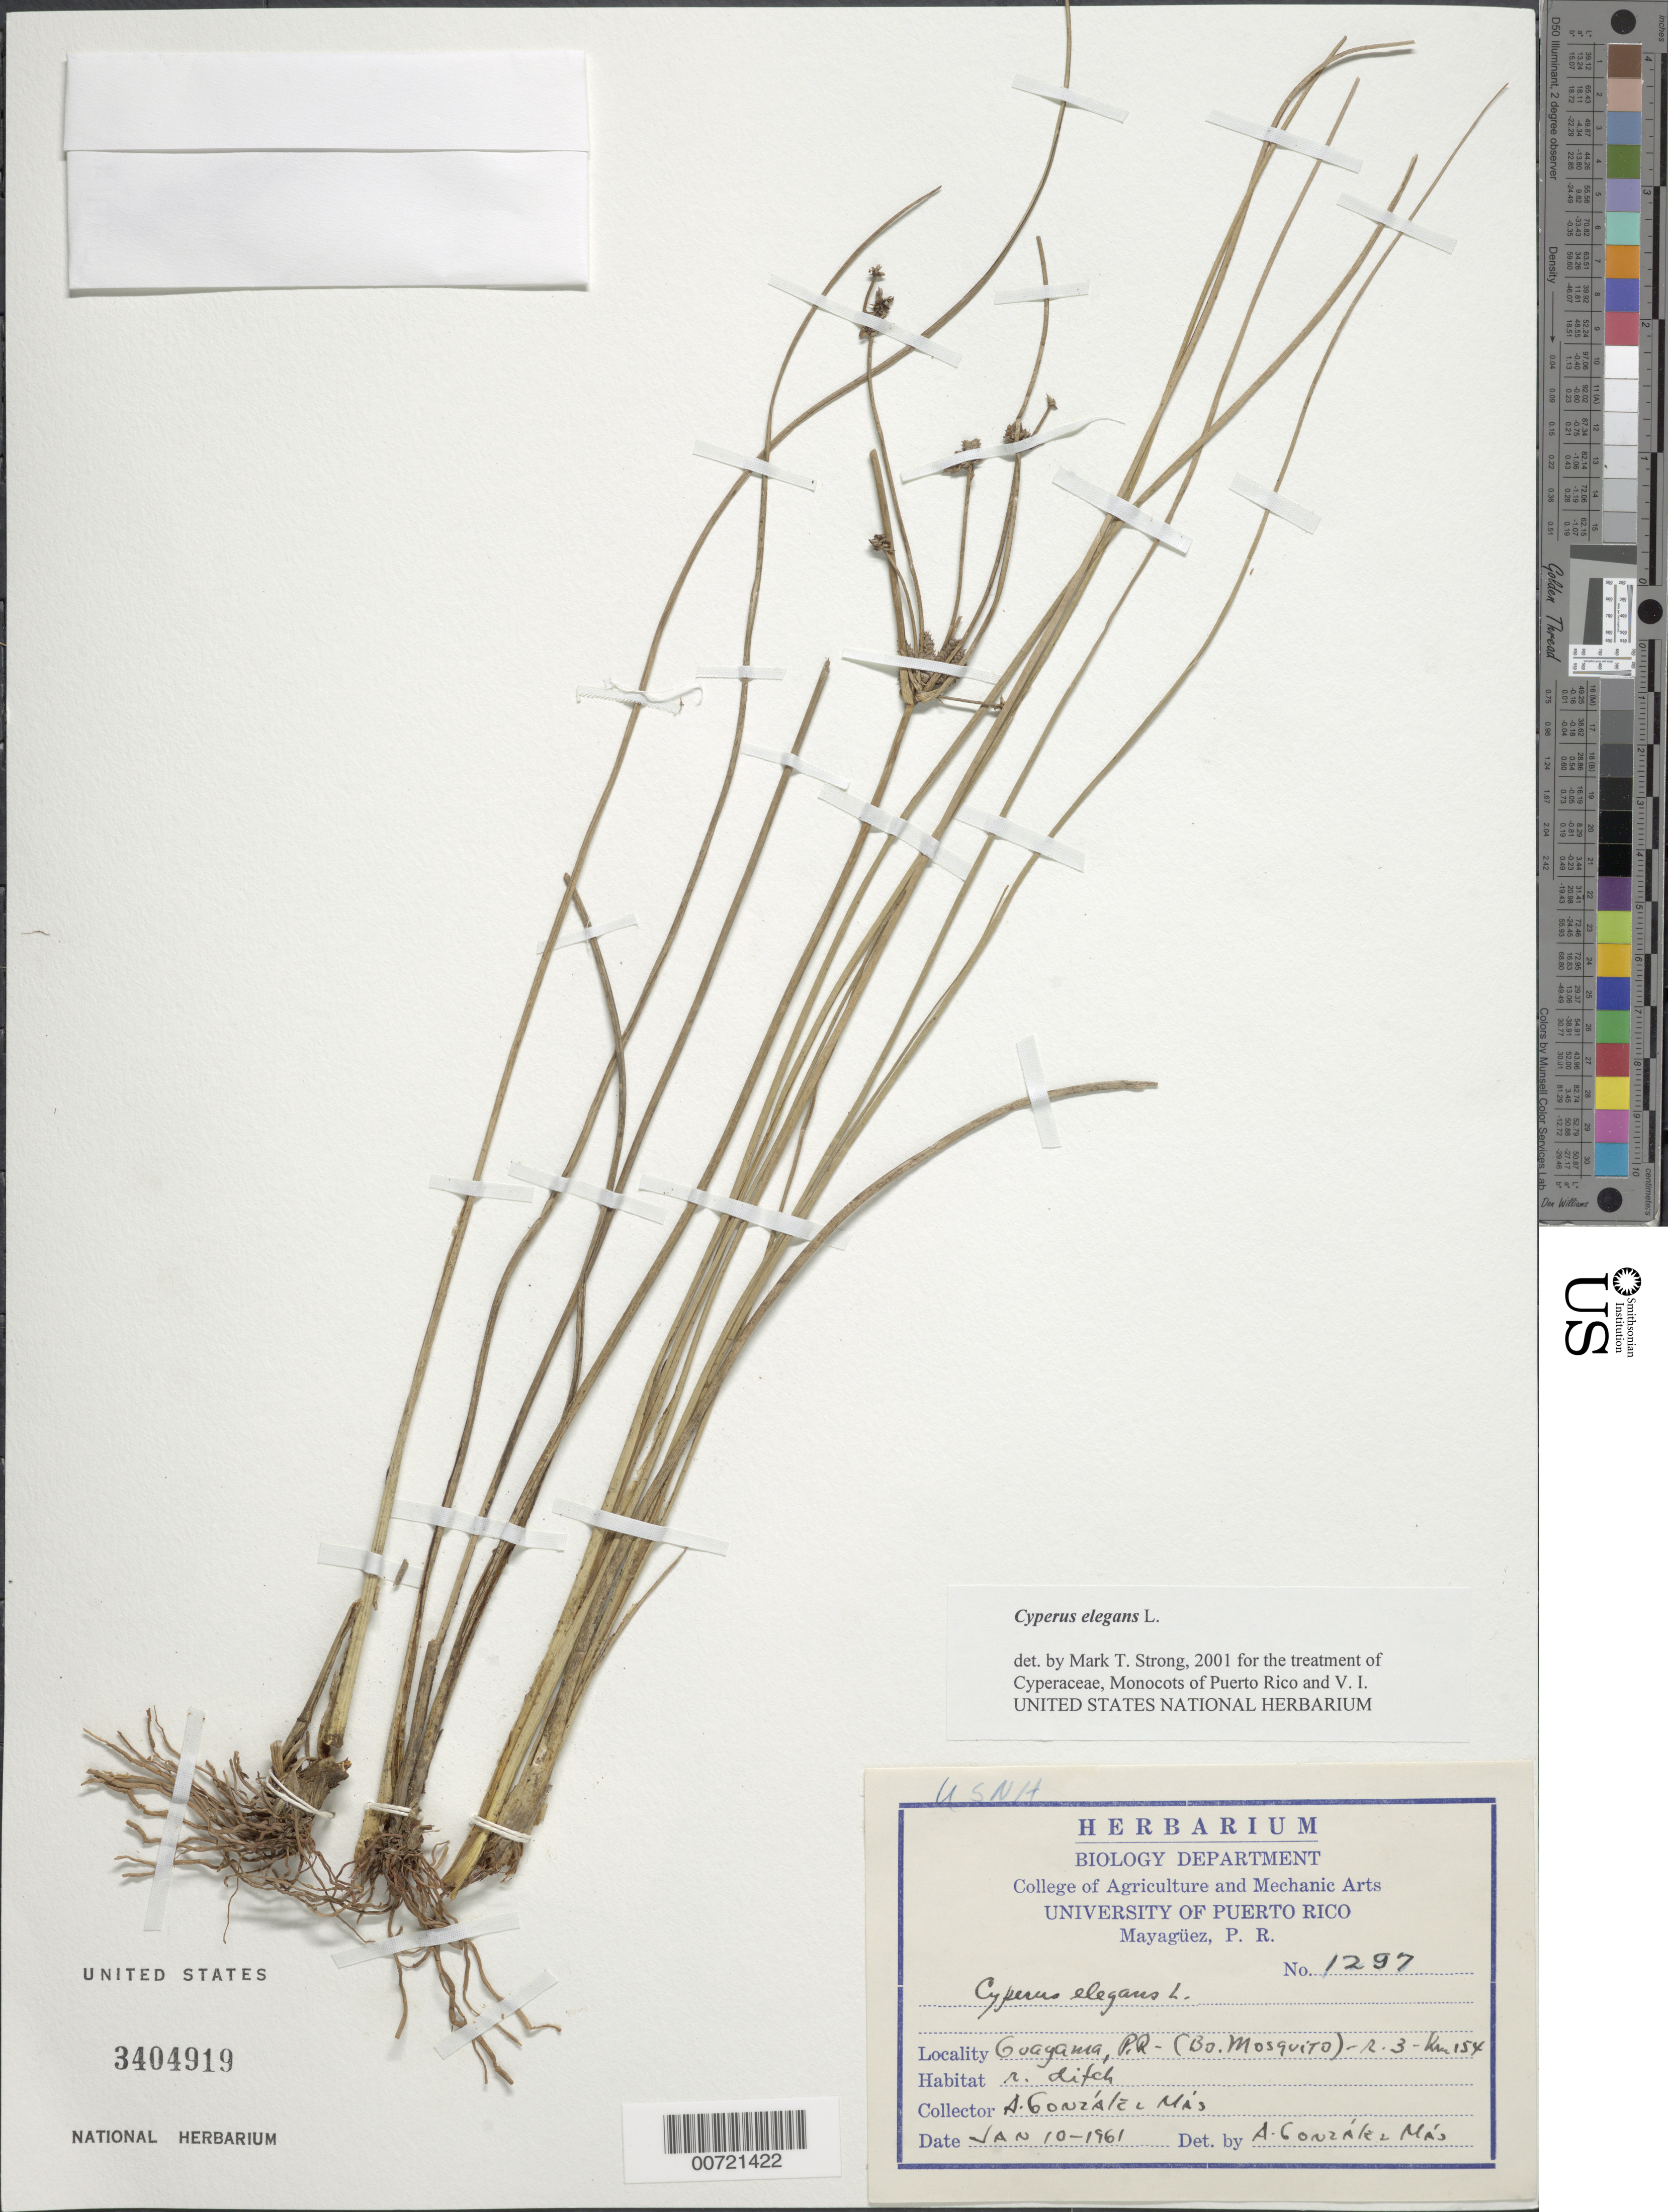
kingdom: Plantae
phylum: Tracheophyta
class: Liliopsida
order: Poales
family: Cyperaceae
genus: Cyperus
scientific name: Cyperus elegans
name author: L.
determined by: Strong, M. T., (US), Smithsonian Institution - National Museum of Natural History (UNITED STATES)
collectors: A. González Más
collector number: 1297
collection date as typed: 10 Jan 1961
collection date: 1961-01-10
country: Puerto Rico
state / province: Guayama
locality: Guayama: Bo. Mosquito, Rt. 2, km 154.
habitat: Roadside ditch.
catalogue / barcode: US 3404919